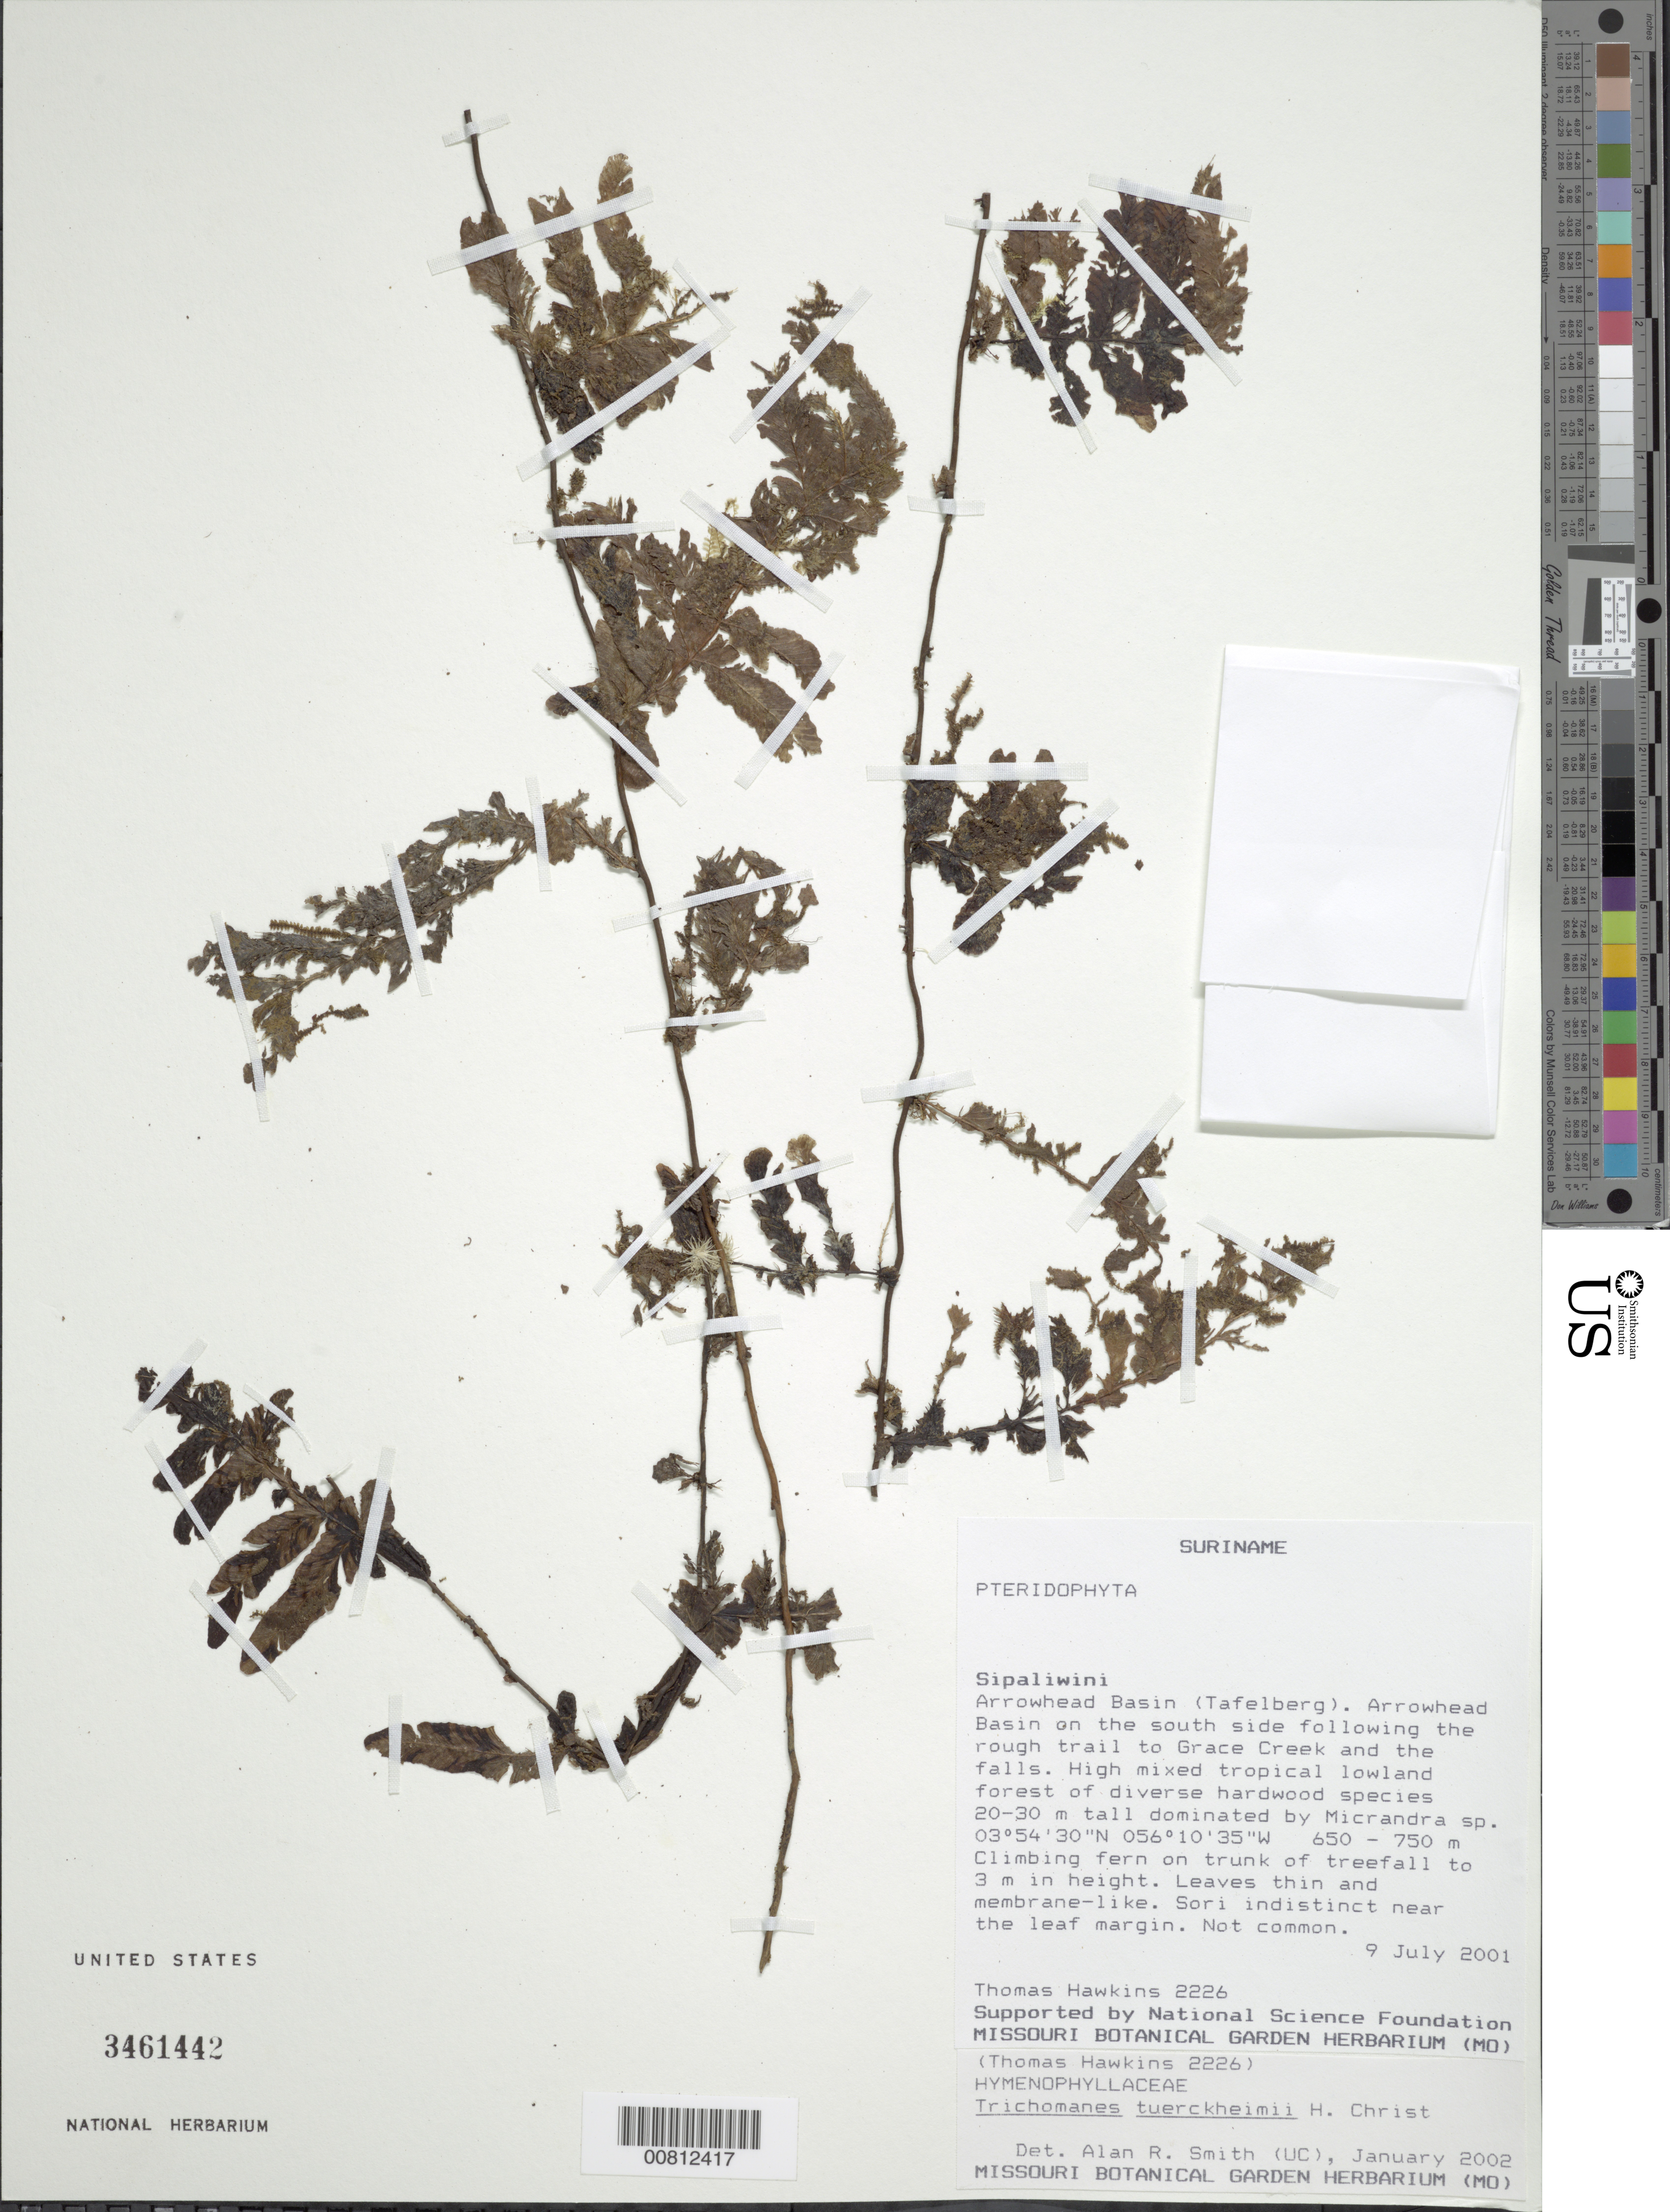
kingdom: Plantae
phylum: Tracheophyta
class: Polypodiopsida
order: Hymenophyllales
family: Hymenophyllaceae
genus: Trichomanes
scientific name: Trichomanes tuerckheimii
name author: Christ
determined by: Smith, Alan R., (UC)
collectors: T. Hawkins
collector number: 2226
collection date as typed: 9-Jul-01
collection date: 2001-07-09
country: Suriname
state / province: Sipaliwini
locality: Tafelberg (Table Mountain), Arrowhead Basin, south side following the rough trail to Grace Creek and the falls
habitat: High mixed tropical lowland forest of diverse hardwood species 20-30 m tall dominated by Micrandra sp.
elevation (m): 650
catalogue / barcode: US 3461442